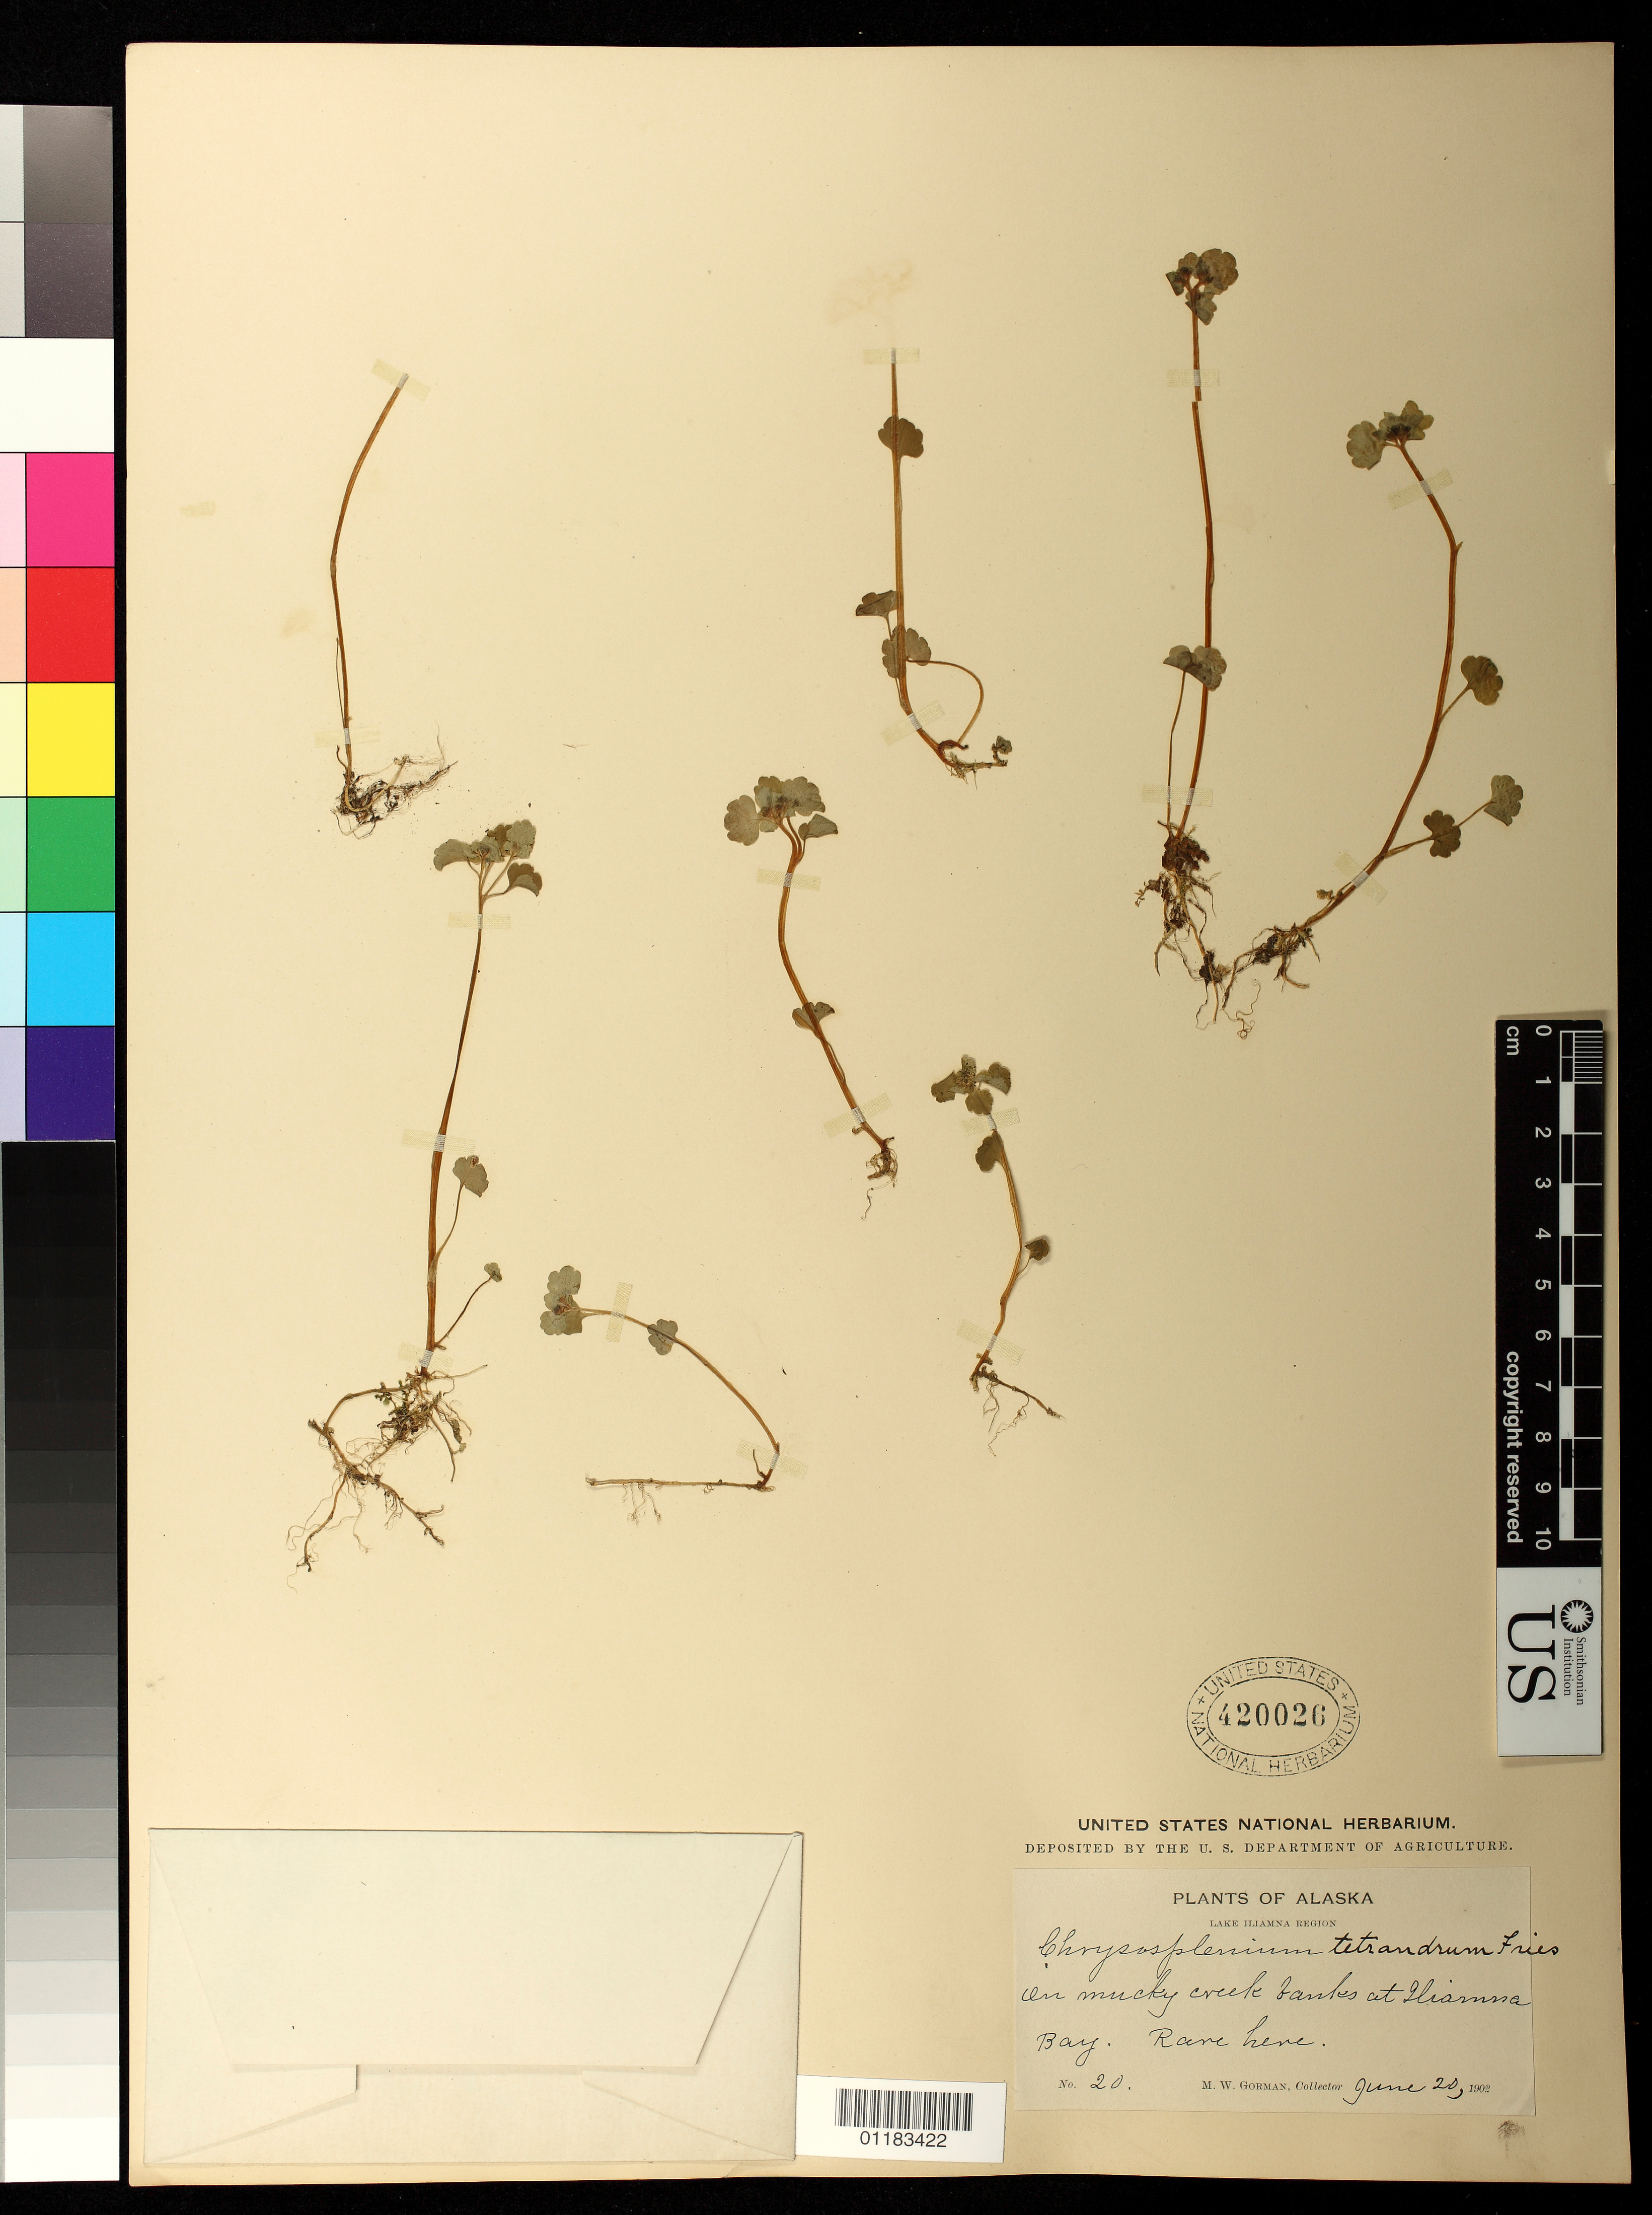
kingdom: Plantae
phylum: Tracheophyta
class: Magnoliopsida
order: Saxifragales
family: Saxifragaceae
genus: Chrysosplenium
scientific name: Chrysosplenium tetrandrum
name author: (N. Lund) Th. Fr.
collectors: M. W. Gorman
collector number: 20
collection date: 1902-06-20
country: United States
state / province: Alaska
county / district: Lake and Peninsula Borough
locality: On mucky creek banks at Iliamna Bay.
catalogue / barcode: US 420026